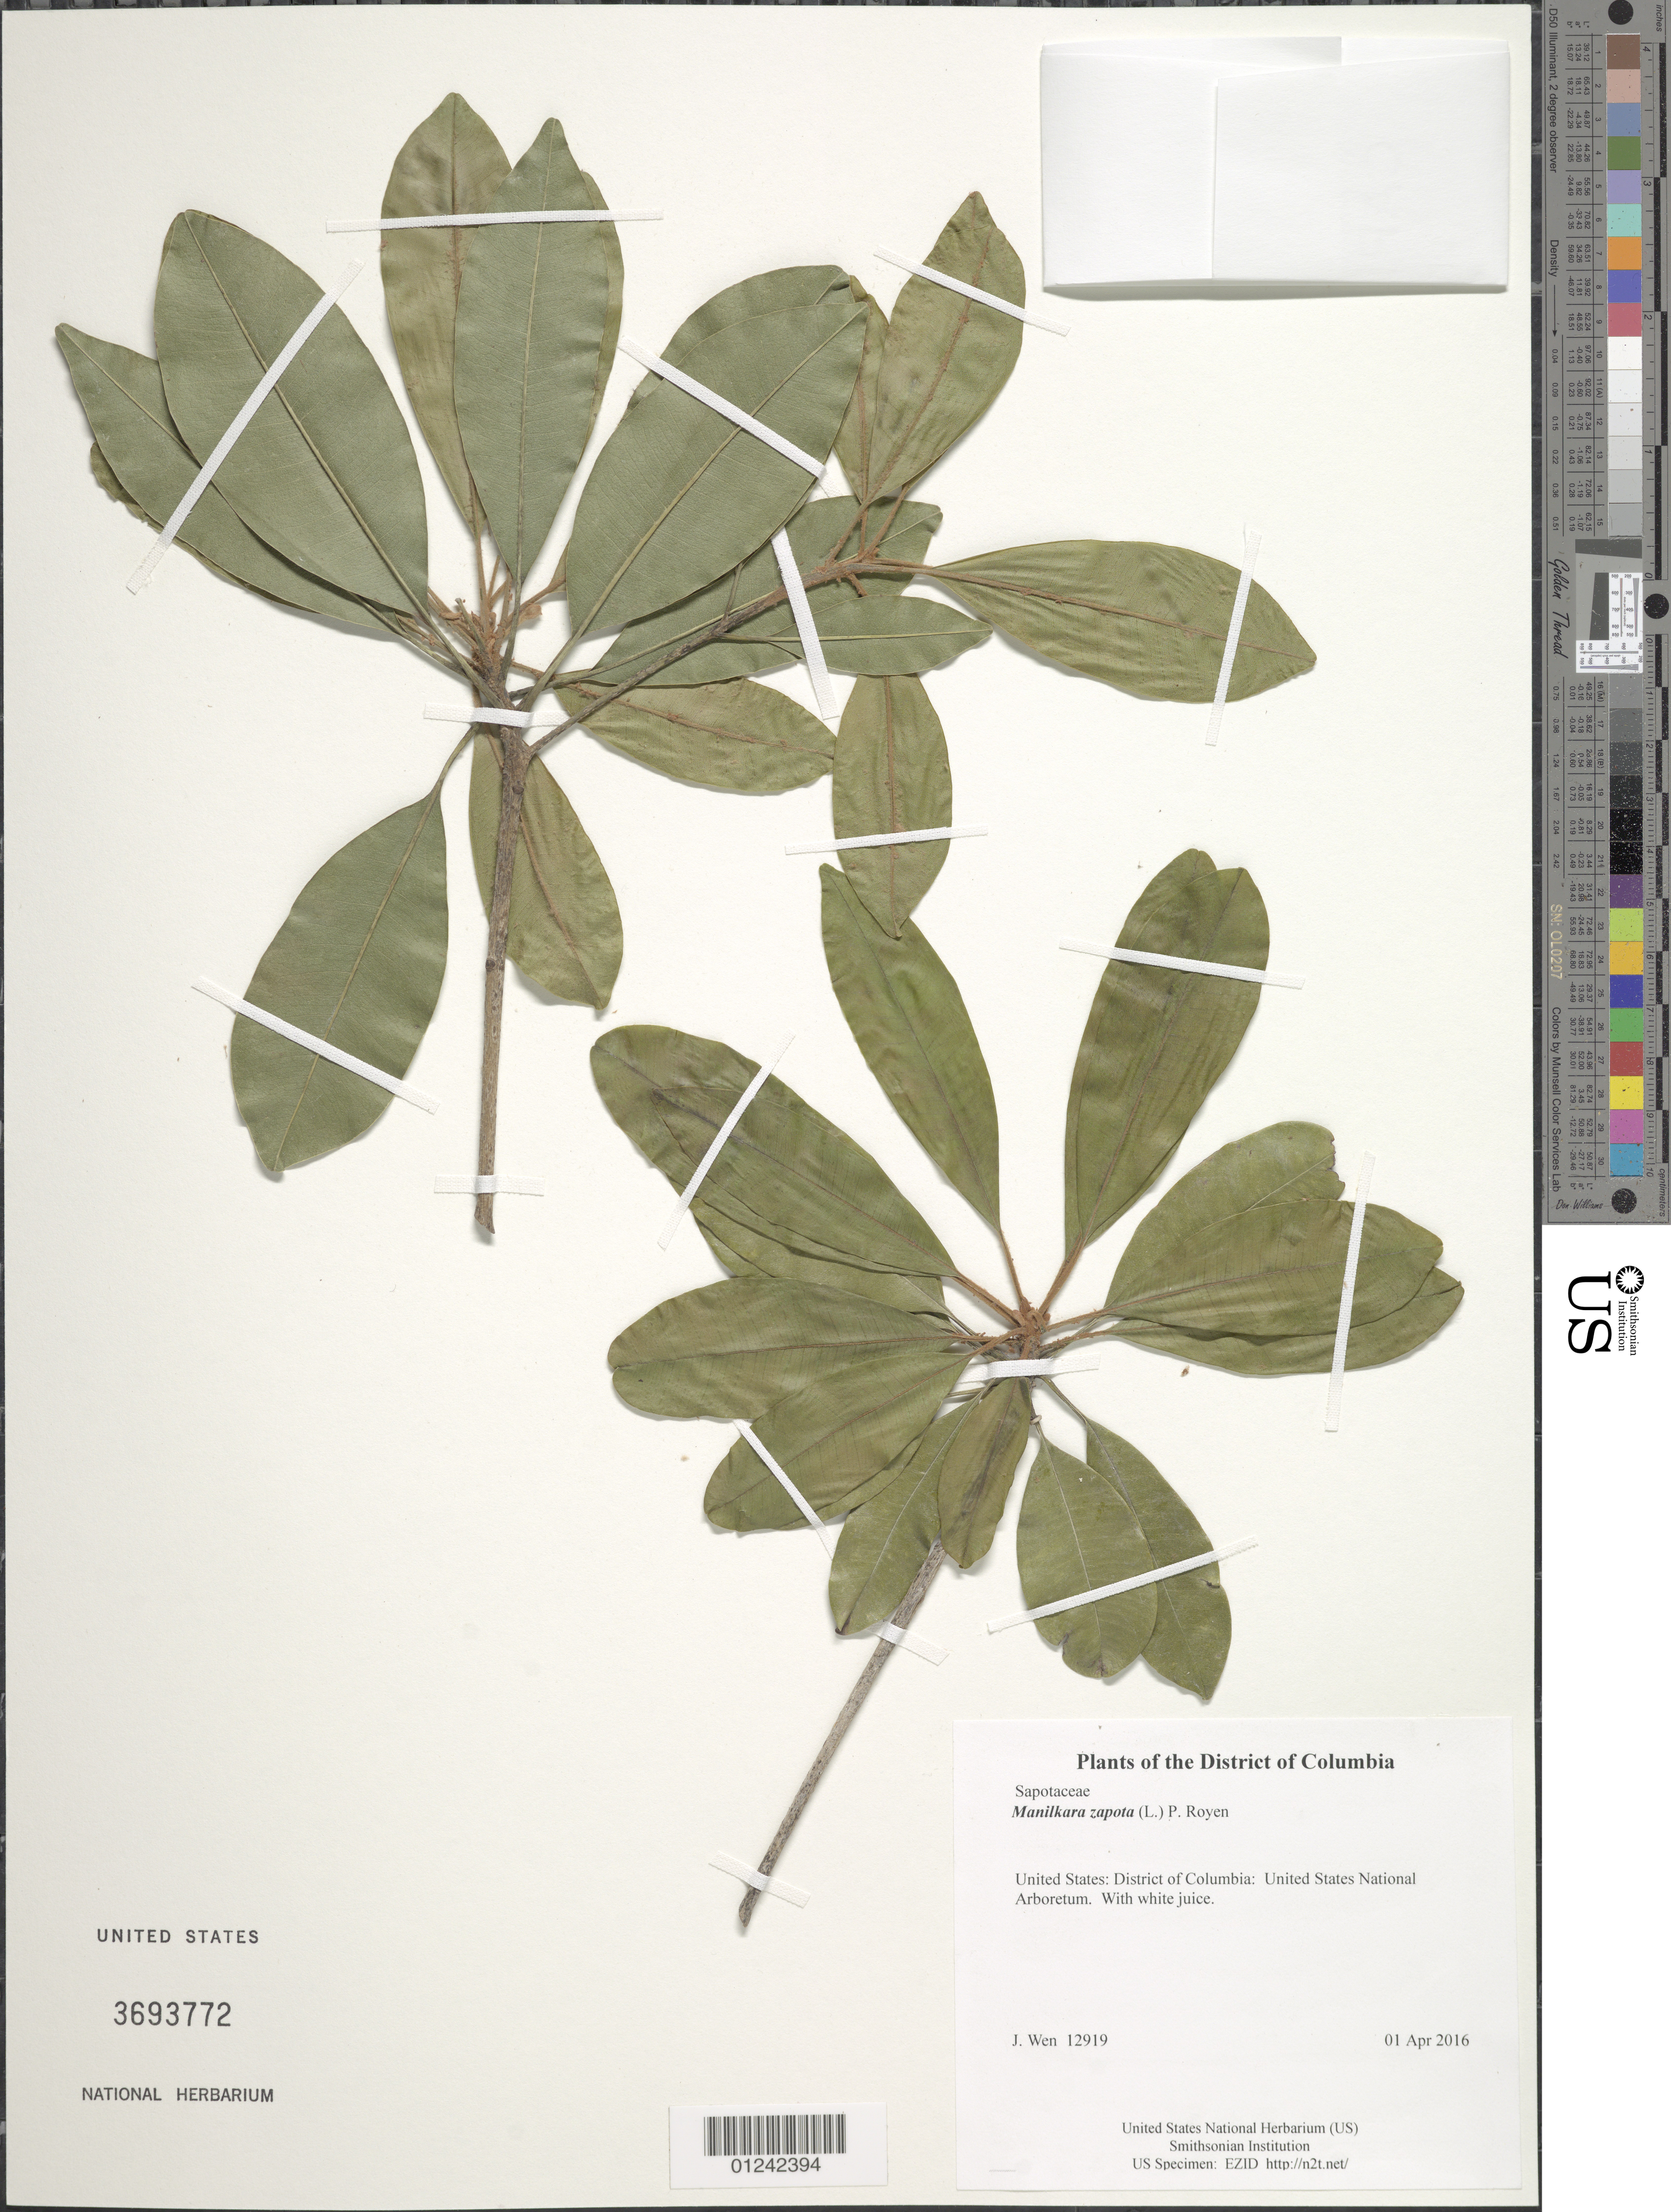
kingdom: Plantae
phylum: Tracheophyta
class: Magnoliopsida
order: Ericales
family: Sapotaceae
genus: Manilkara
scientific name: Manilkara zapota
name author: (L.) P. Royen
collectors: J. Wen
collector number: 12919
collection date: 2016-04-01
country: United States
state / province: District of Columbia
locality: United States National Arboretum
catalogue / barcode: US 3693772